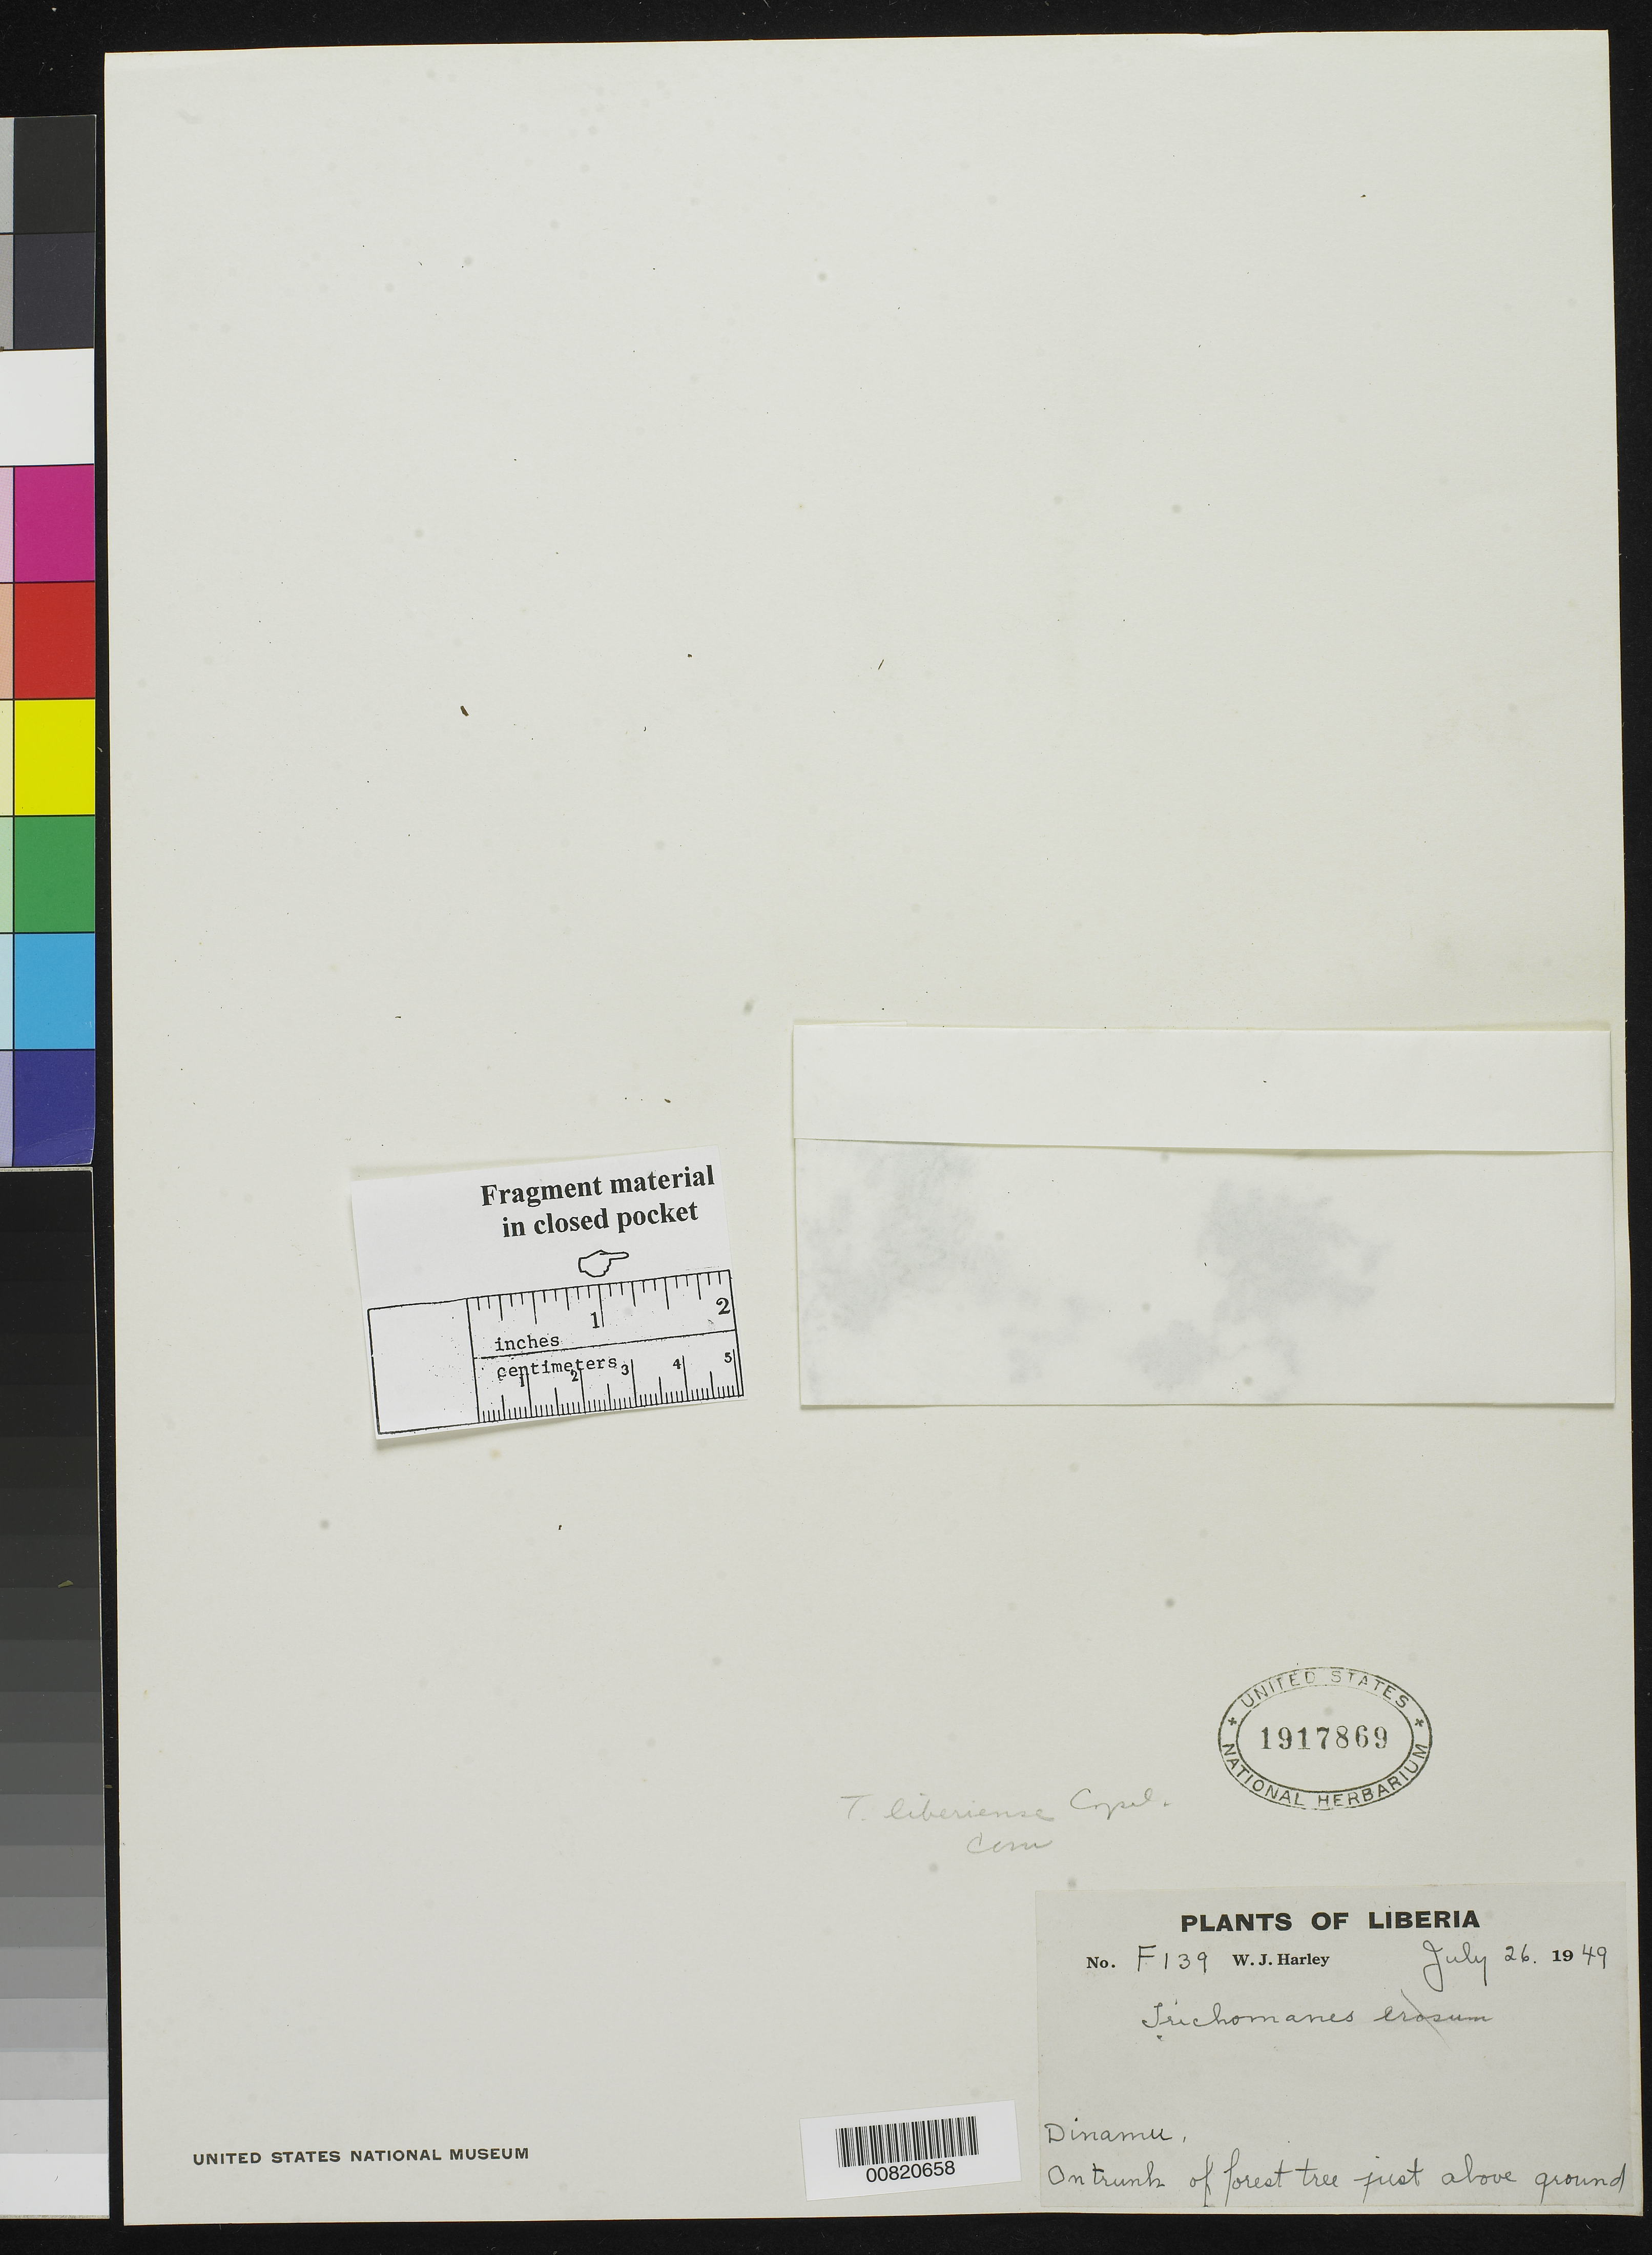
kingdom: Plantae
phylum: Tracheophyta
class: Polypodiopsida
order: Hymenophyllales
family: Hymenophyllaceae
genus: Didymoglossum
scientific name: Didymoglossum liberiense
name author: (Copel.) Copel.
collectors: W. Harley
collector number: F 139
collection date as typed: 26 Jul 1949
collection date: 1949-07-26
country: Liberia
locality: Dinamu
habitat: Forest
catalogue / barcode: US 1917869